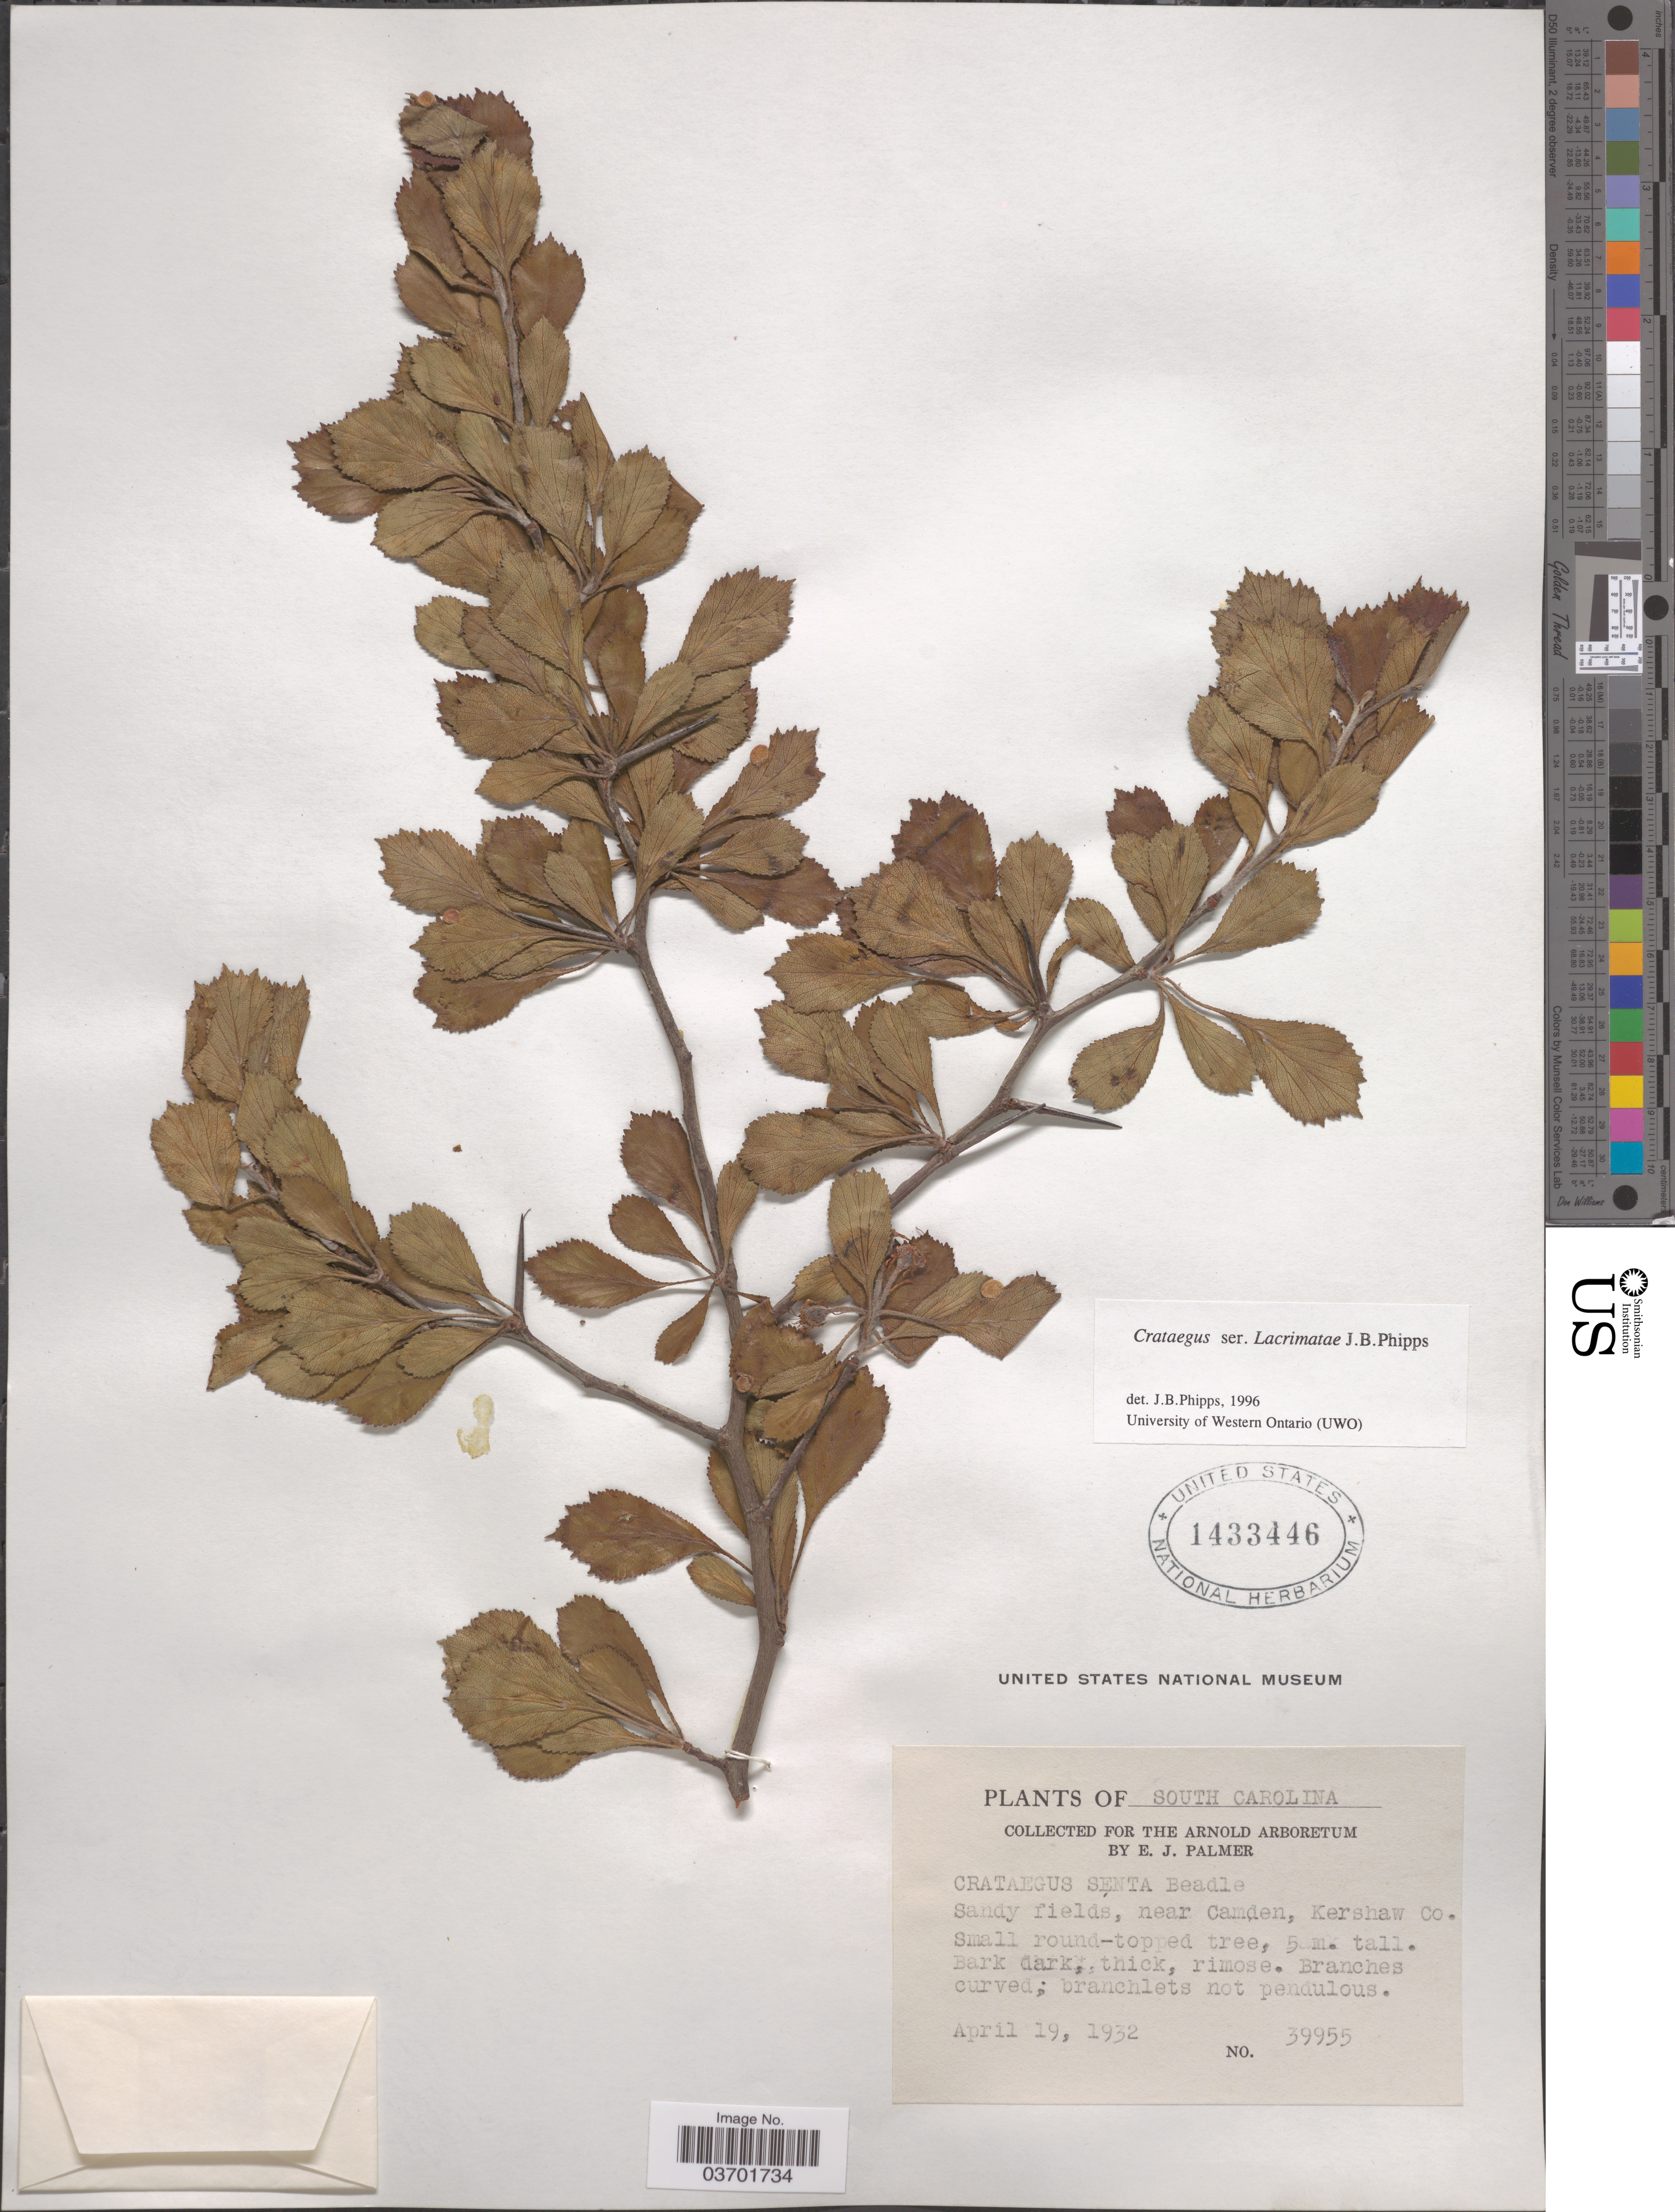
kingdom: Plantae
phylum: Tracheophyta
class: Magnoliopsida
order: Rosales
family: Rosaceae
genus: Crataegus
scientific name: Crataegus senta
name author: Beadle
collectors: E. J. Palmer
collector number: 39955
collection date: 1932-04-19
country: United States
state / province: South Carolina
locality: Sandy fields, near Camden, Kershaw Co.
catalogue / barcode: US 1433446